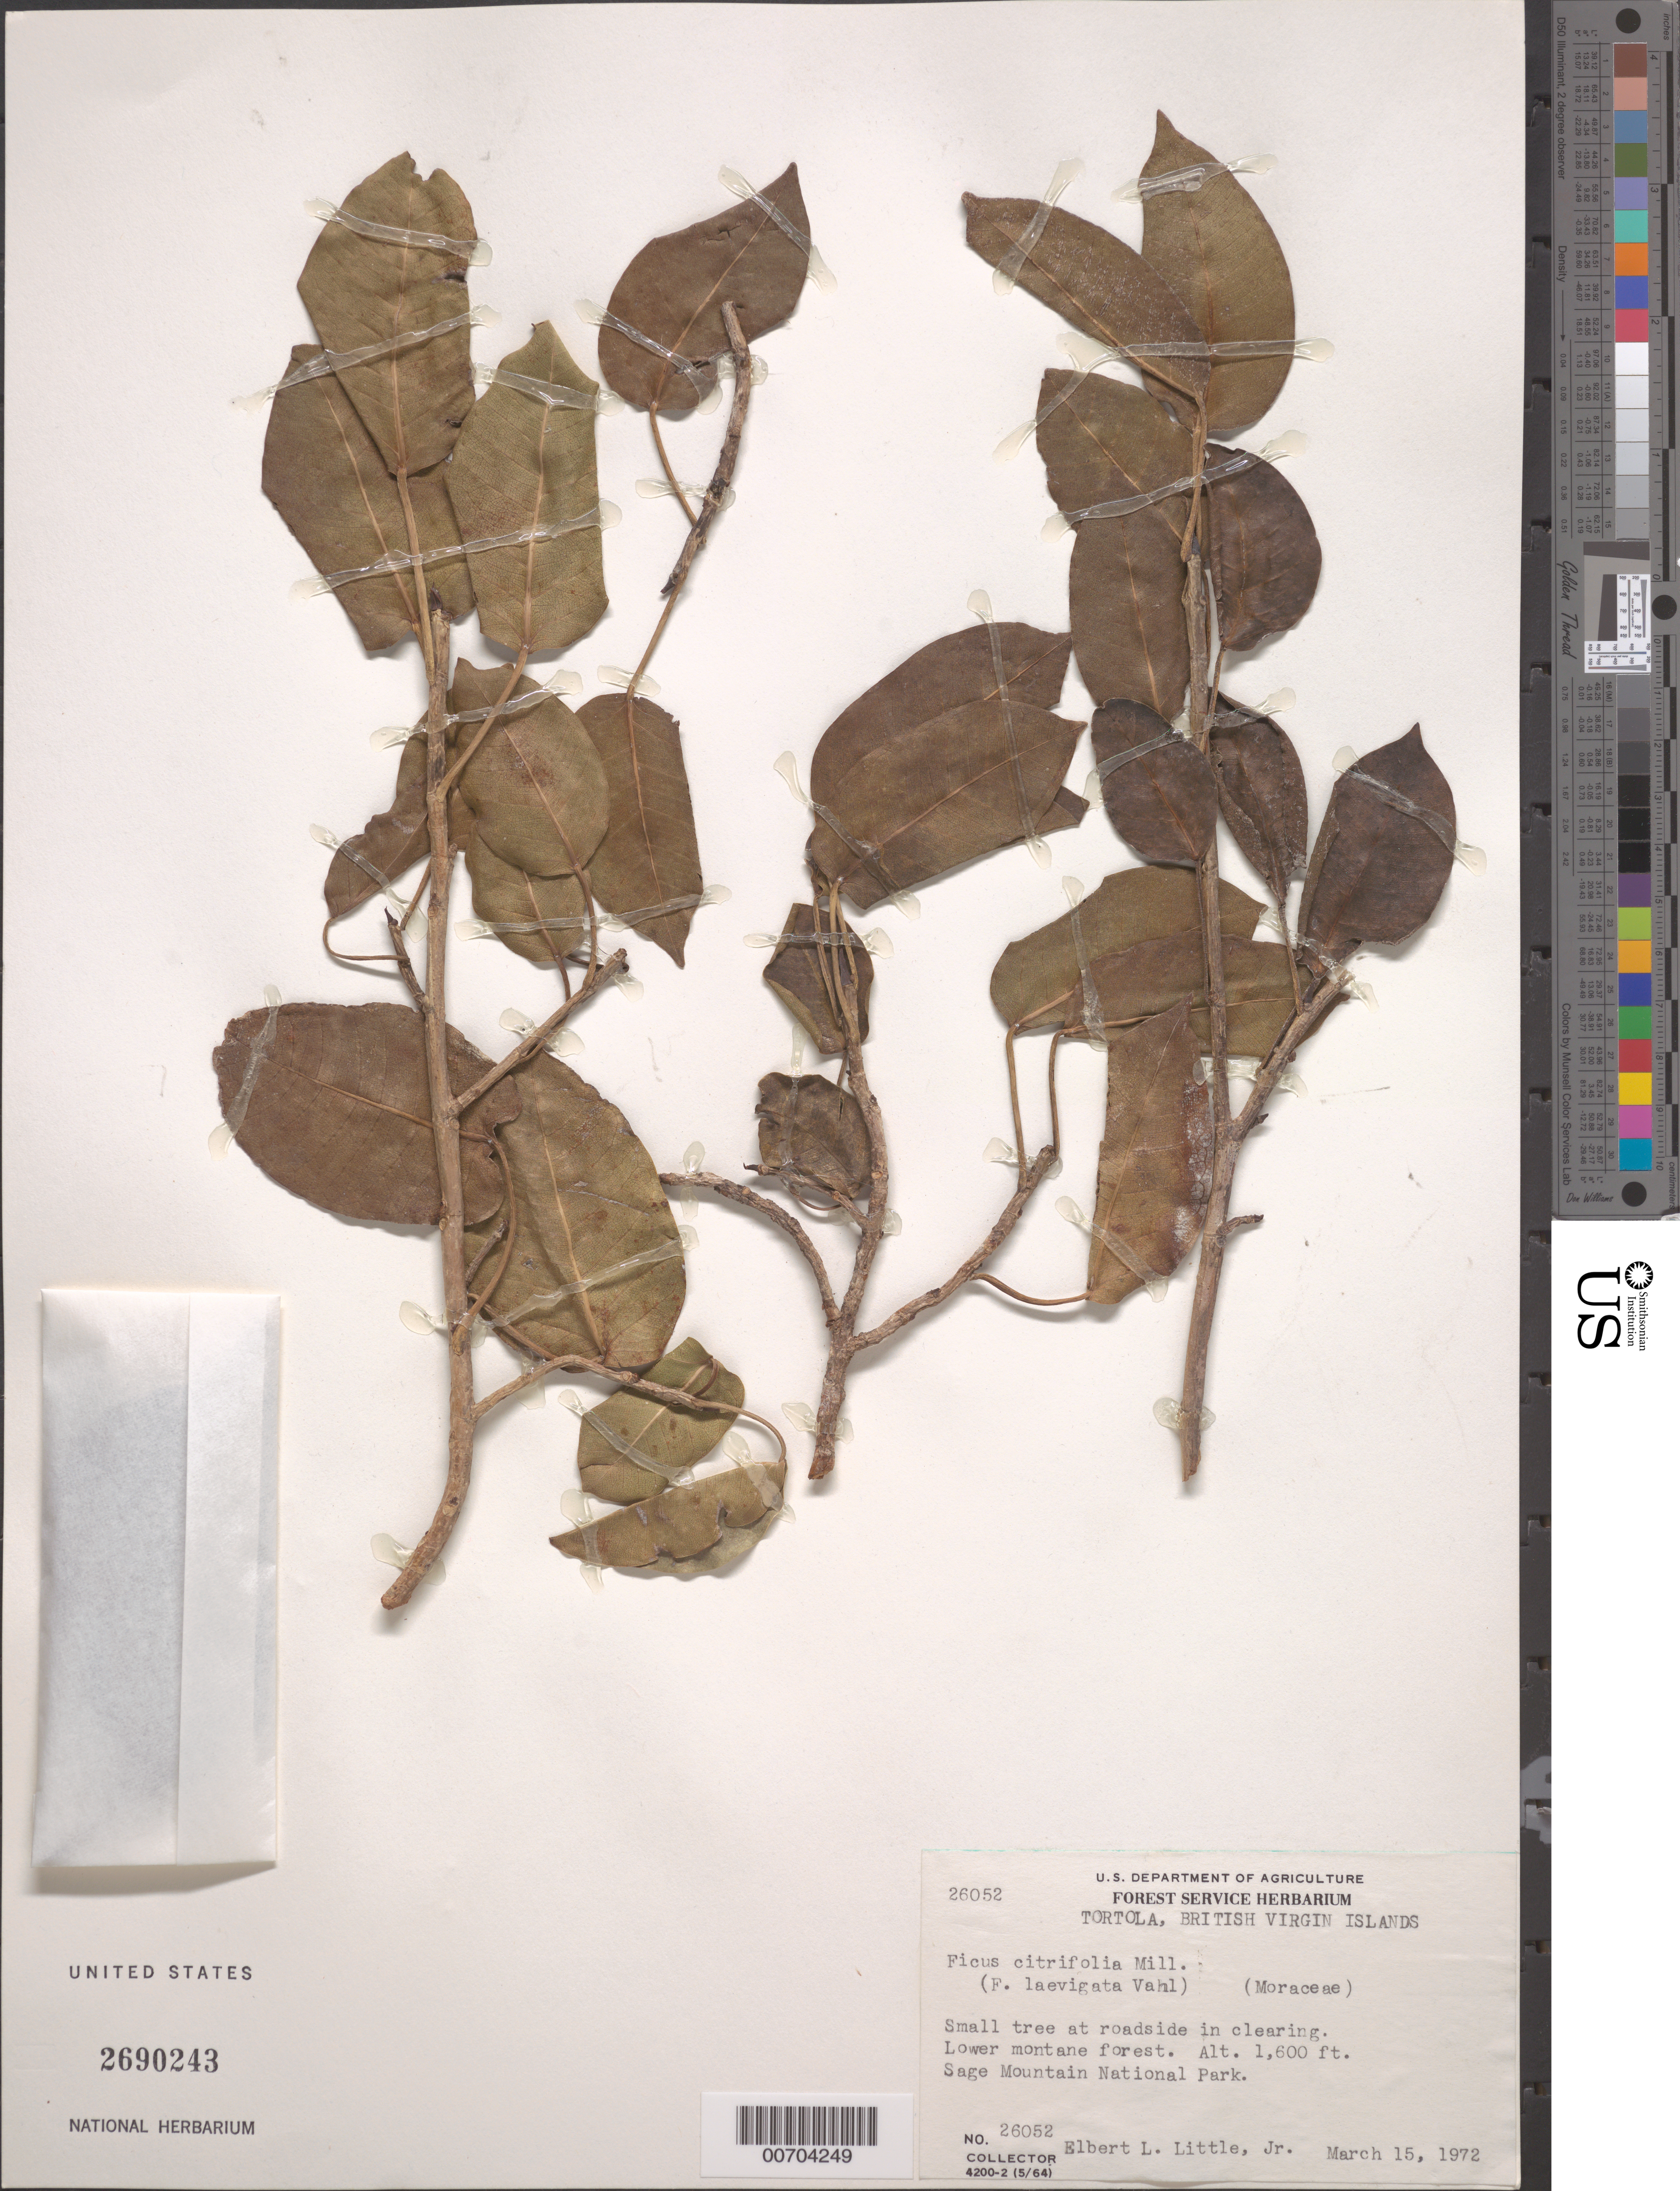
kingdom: Plantae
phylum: Tracheophyta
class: Magnoliopsida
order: Rosales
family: Moraceae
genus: Ficus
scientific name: Ficus citrifolia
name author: Mill.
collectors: E. L. Little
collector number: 26052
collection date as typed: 15 Mar 1972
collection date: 1972-03-15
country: British Virgin Islands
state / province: Tortola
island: Tortola Island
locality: Sage Mt. Natl. Park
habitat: Lower montane forest, roadside clearing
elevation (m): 488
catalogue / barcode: US 2690243